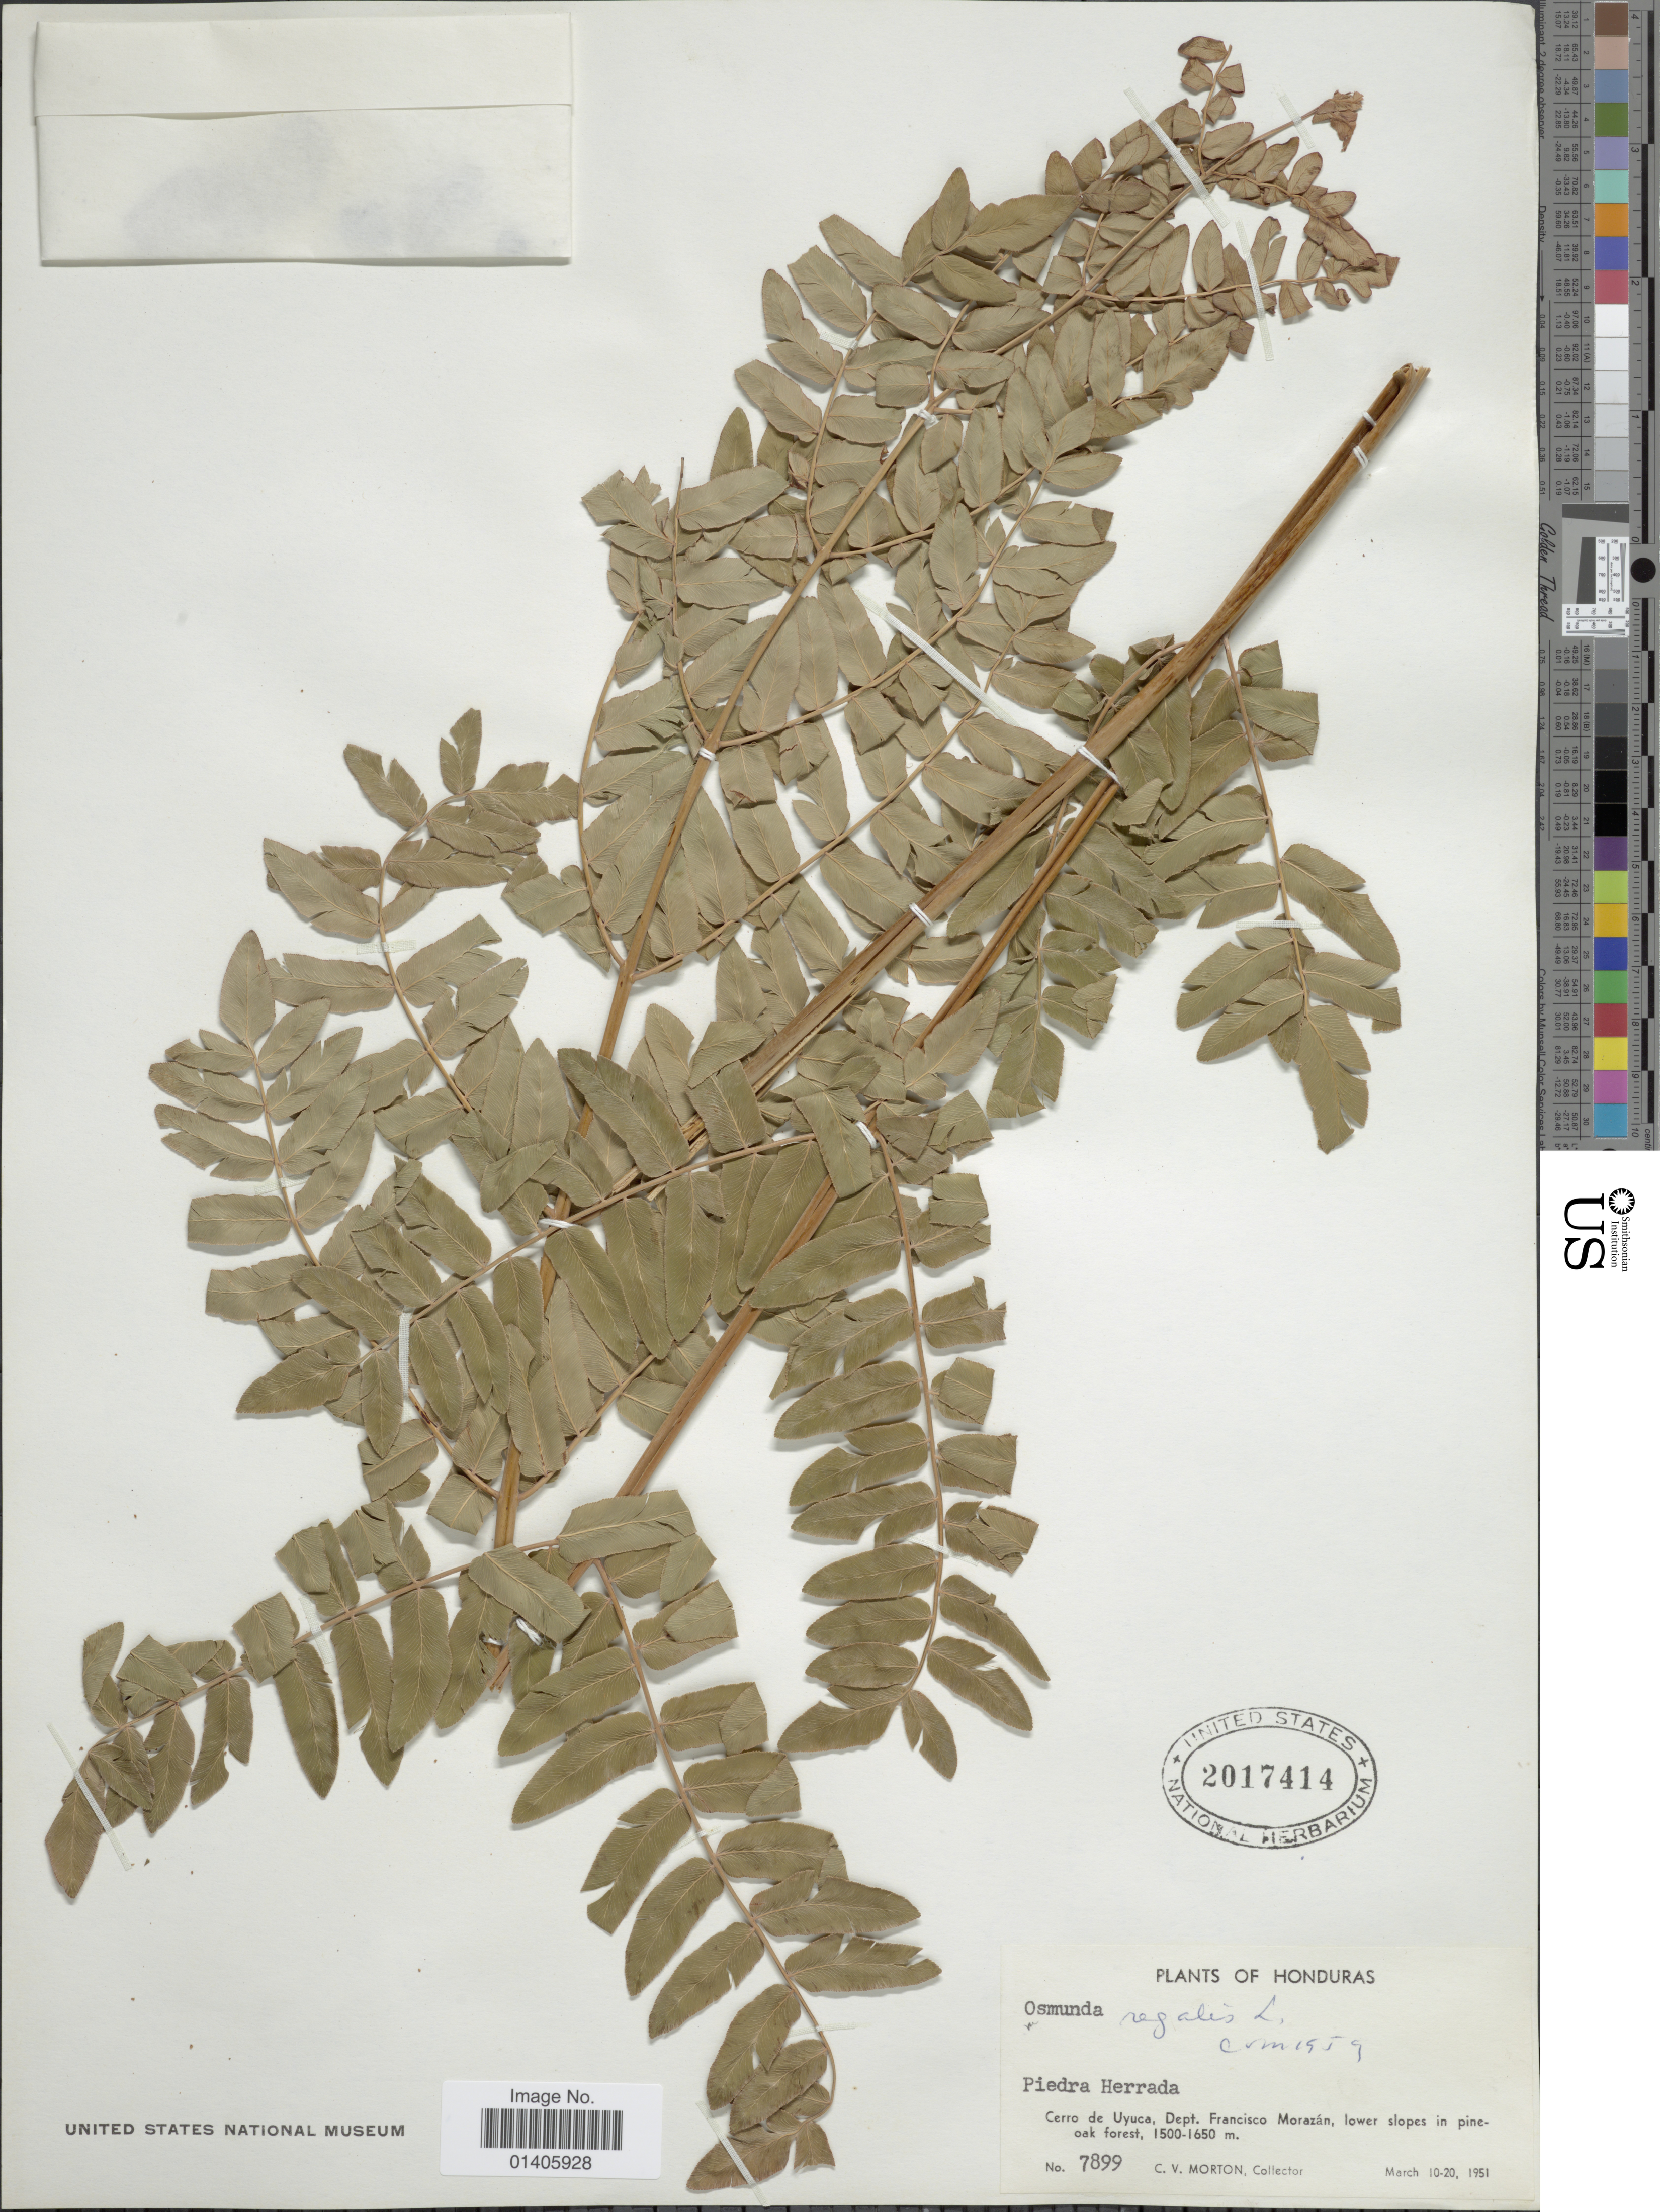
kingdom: Plantae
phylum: Tracheophyta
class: Polypodiopsida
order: Osmundales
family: Osmundaceae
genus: Osmunda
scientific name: Osmunda regalis var. spectabilis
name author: (Willd.) A. Gray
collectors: C. V. Morton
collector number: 7899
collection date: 1951-03-10/1951-03-20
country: Honduras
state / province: Fco. Morazán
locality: Piedra Herrada, Cerro de Uyuca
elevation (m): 1500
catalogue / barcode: US 2017414